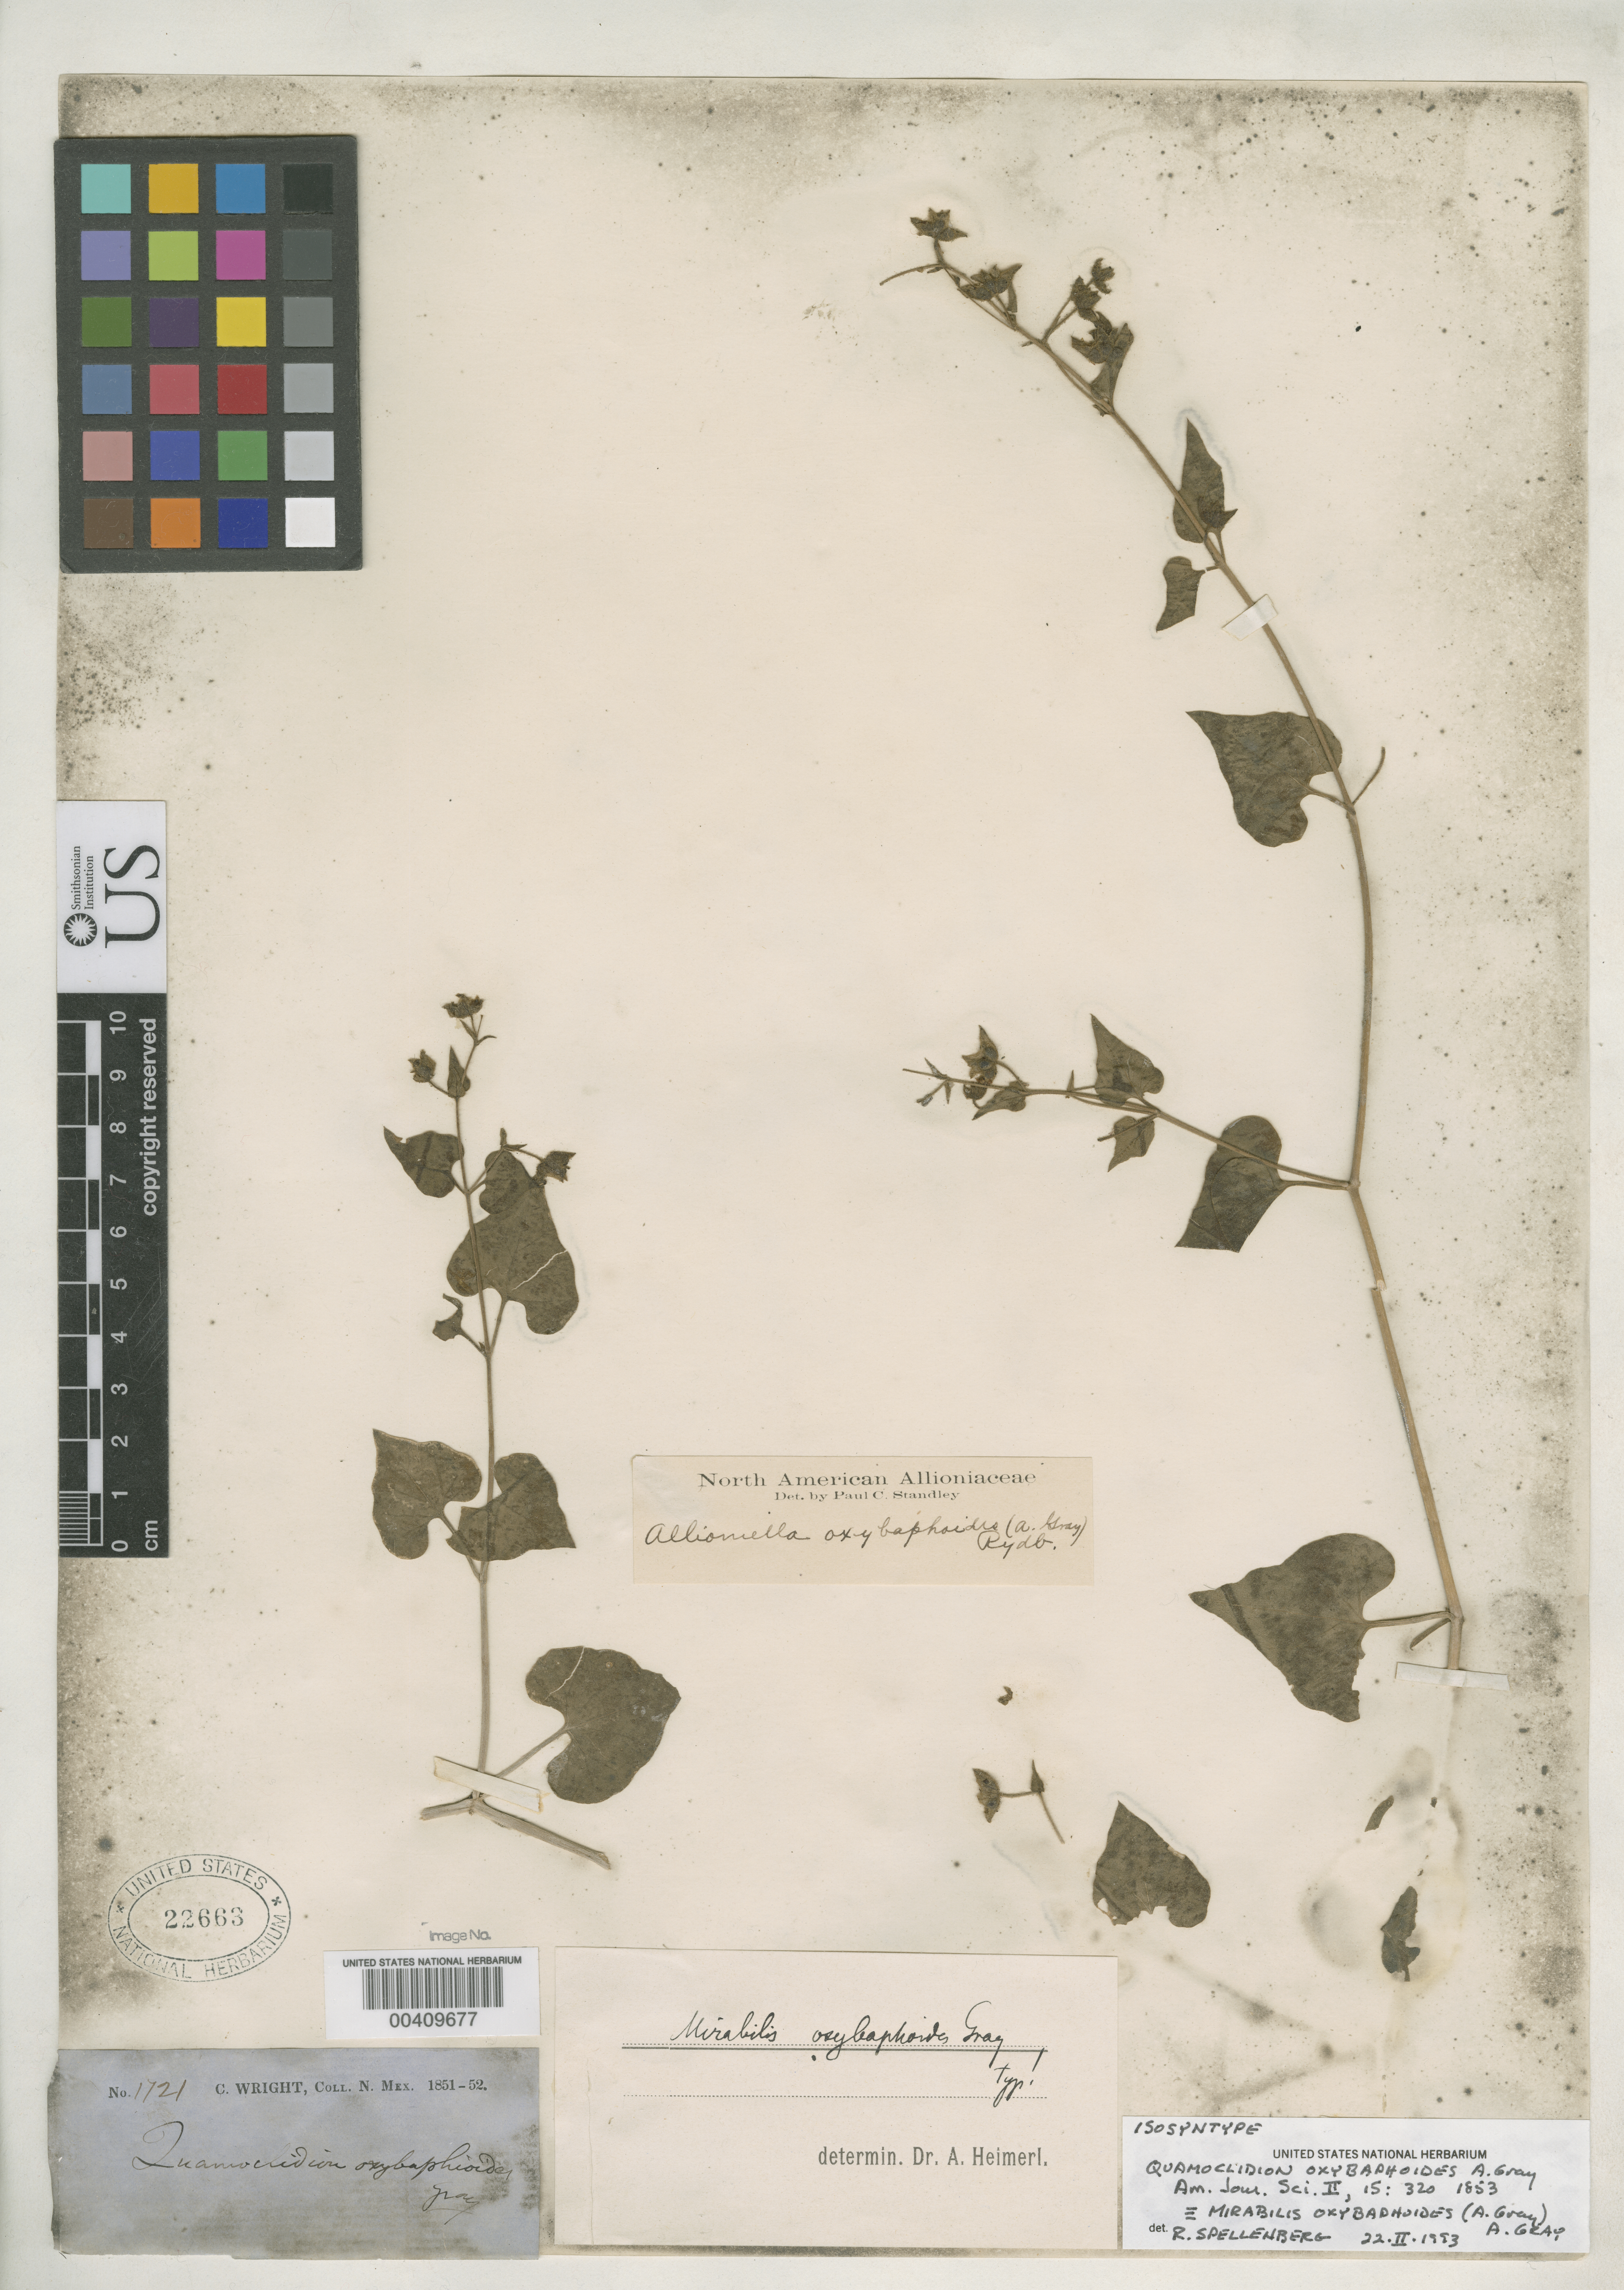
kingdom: Plantae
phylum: Tracheophyta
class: Magnoliopsida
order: Caryophyllales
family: Nyctaginaceae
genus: Quamoclidion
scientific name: Quamoclidion oxybaphoides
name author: A. Gray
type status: Isosyntype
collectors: C. Wright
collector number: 1721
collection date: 1851/1852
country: United States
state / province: New Mexico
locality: "N. Mex." [=northern Mexico or New Mexico? either way possibly referring to present-day Arizona or Texas]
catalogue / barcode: US 22663